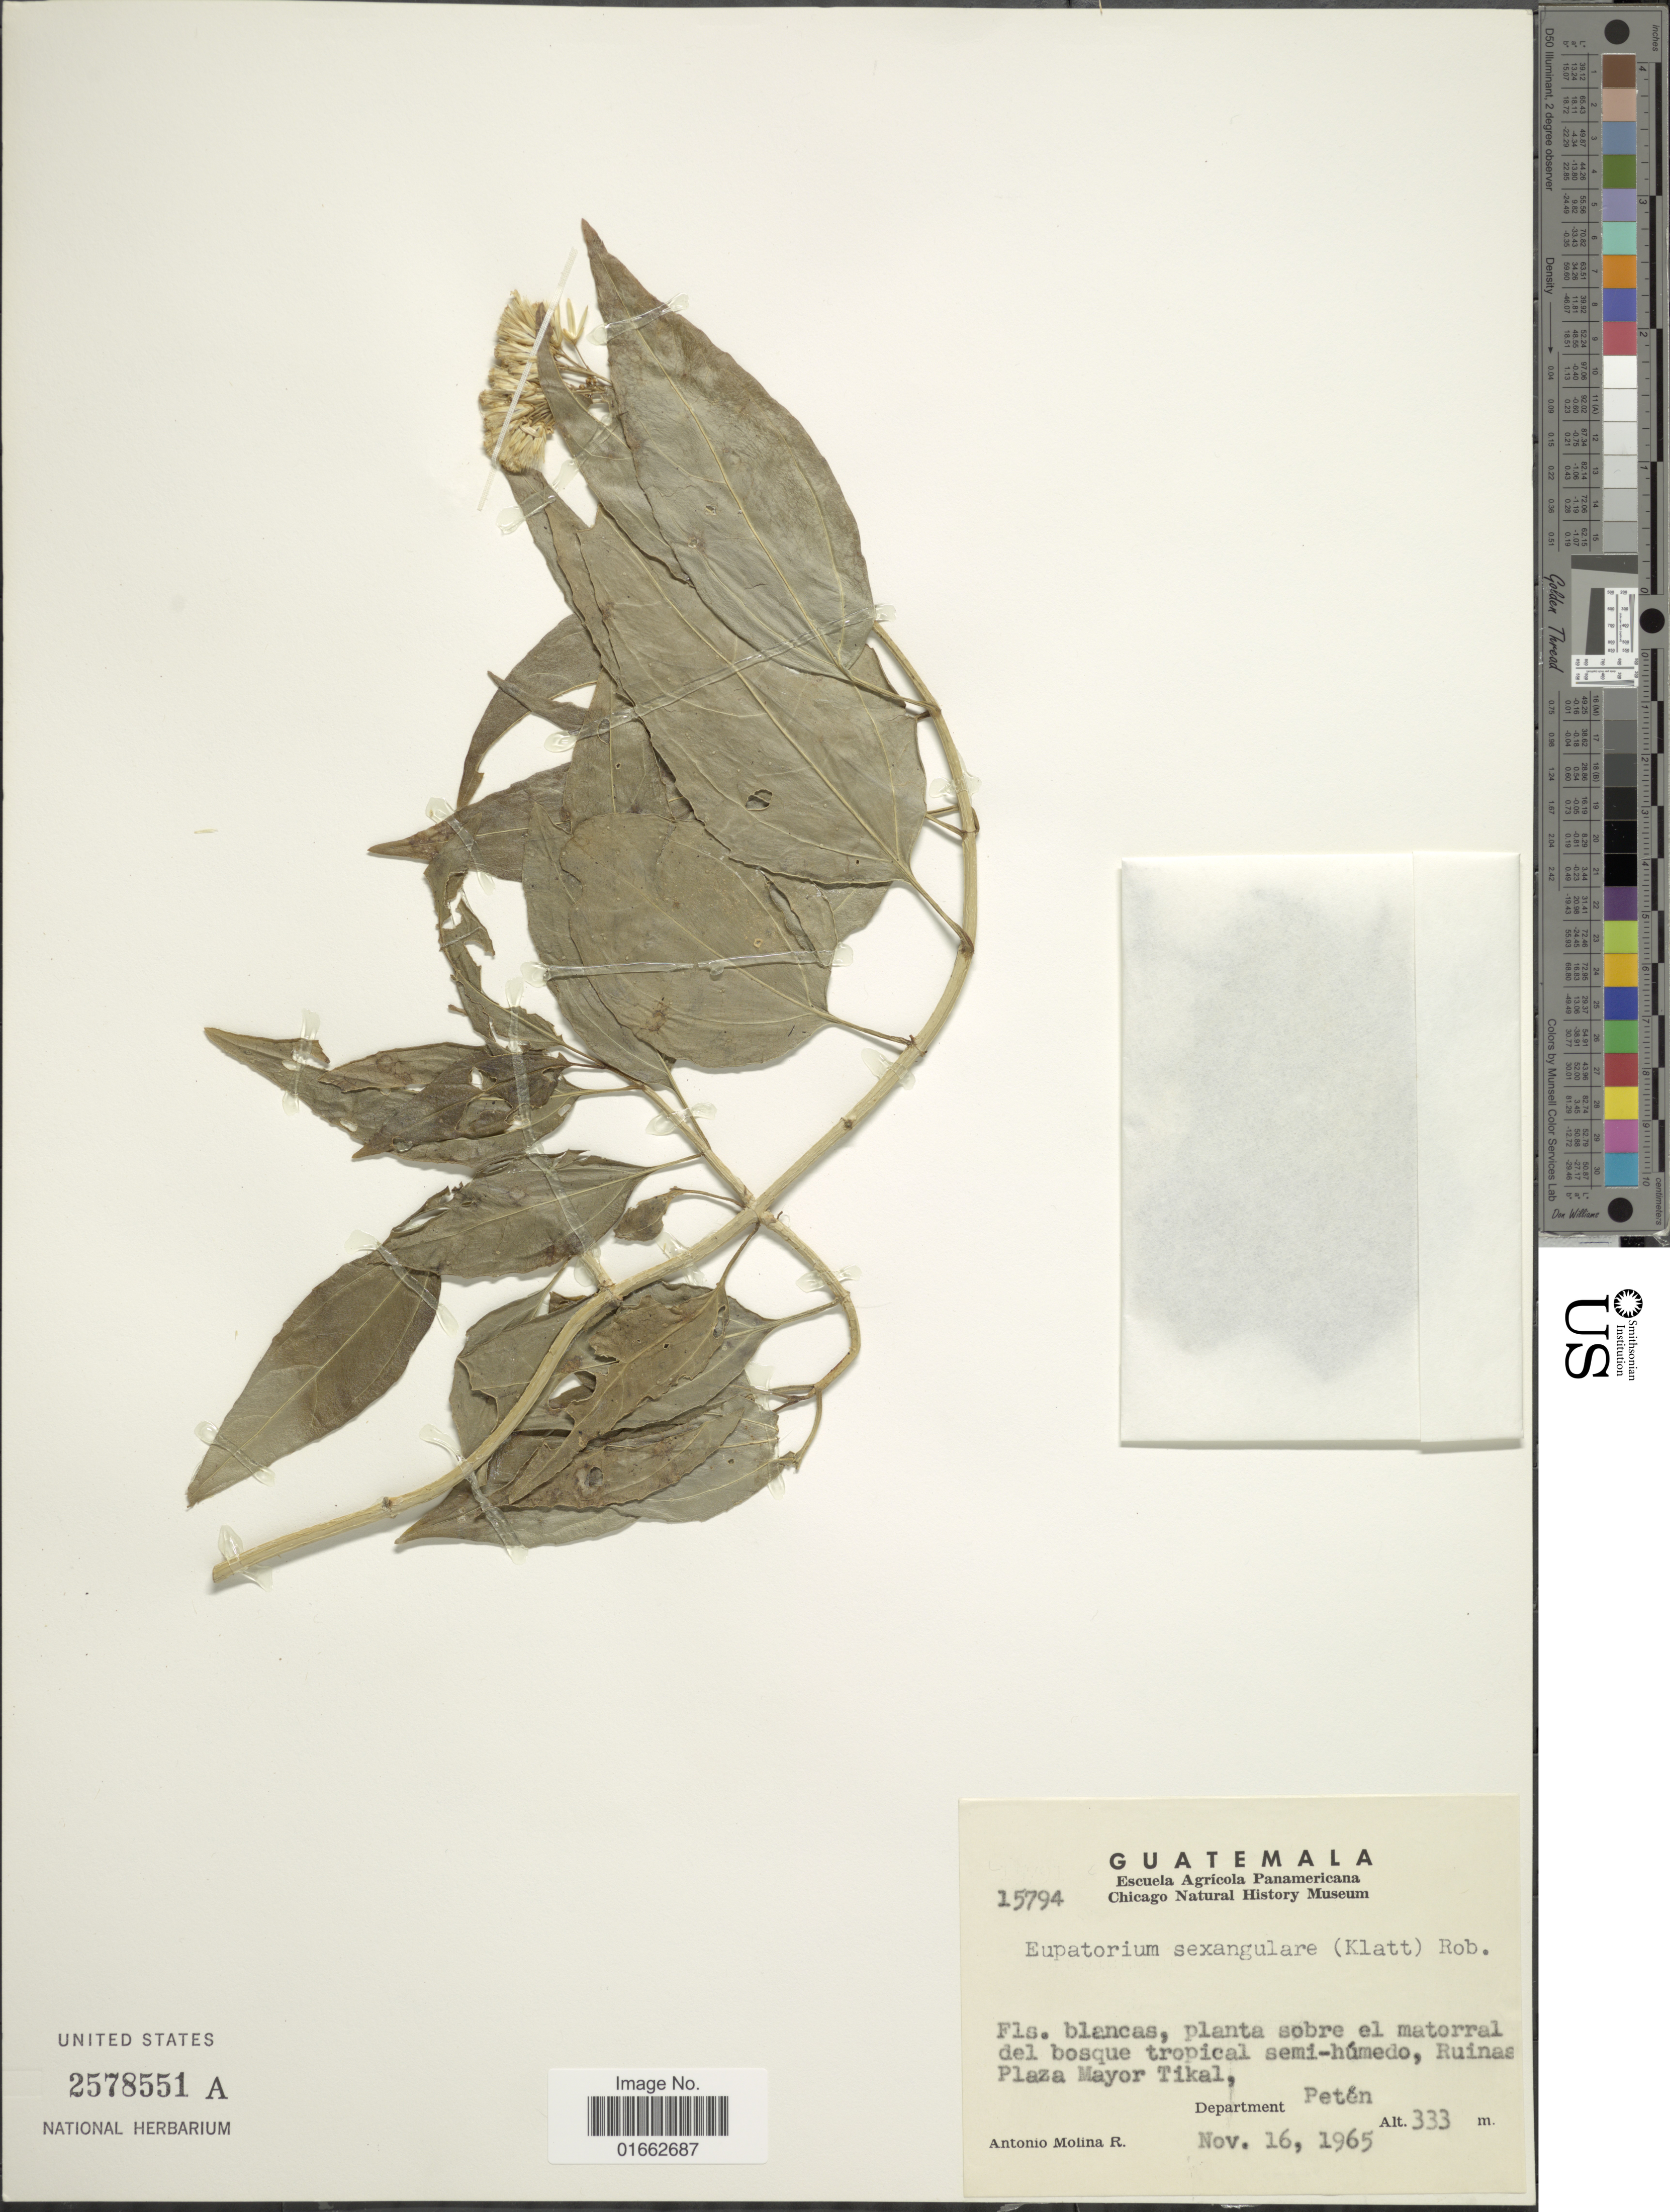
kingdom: Plantae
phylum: Tracheophyta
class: Magnoliopsida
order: Asterales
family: Asteraceae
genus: Critonia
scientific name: Critonia campechensis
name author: (B.L. Rob.) R.M. King & H. Rob.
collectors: A. Molina R.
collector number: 15794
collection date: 1965-11-16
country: Guatemala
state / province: El Petén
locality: Planta sobre el matorral del bosque tropical semi-húmedo, Ruinas Plaza Mayor Tikal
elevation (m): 333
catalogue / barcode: US 2578551A